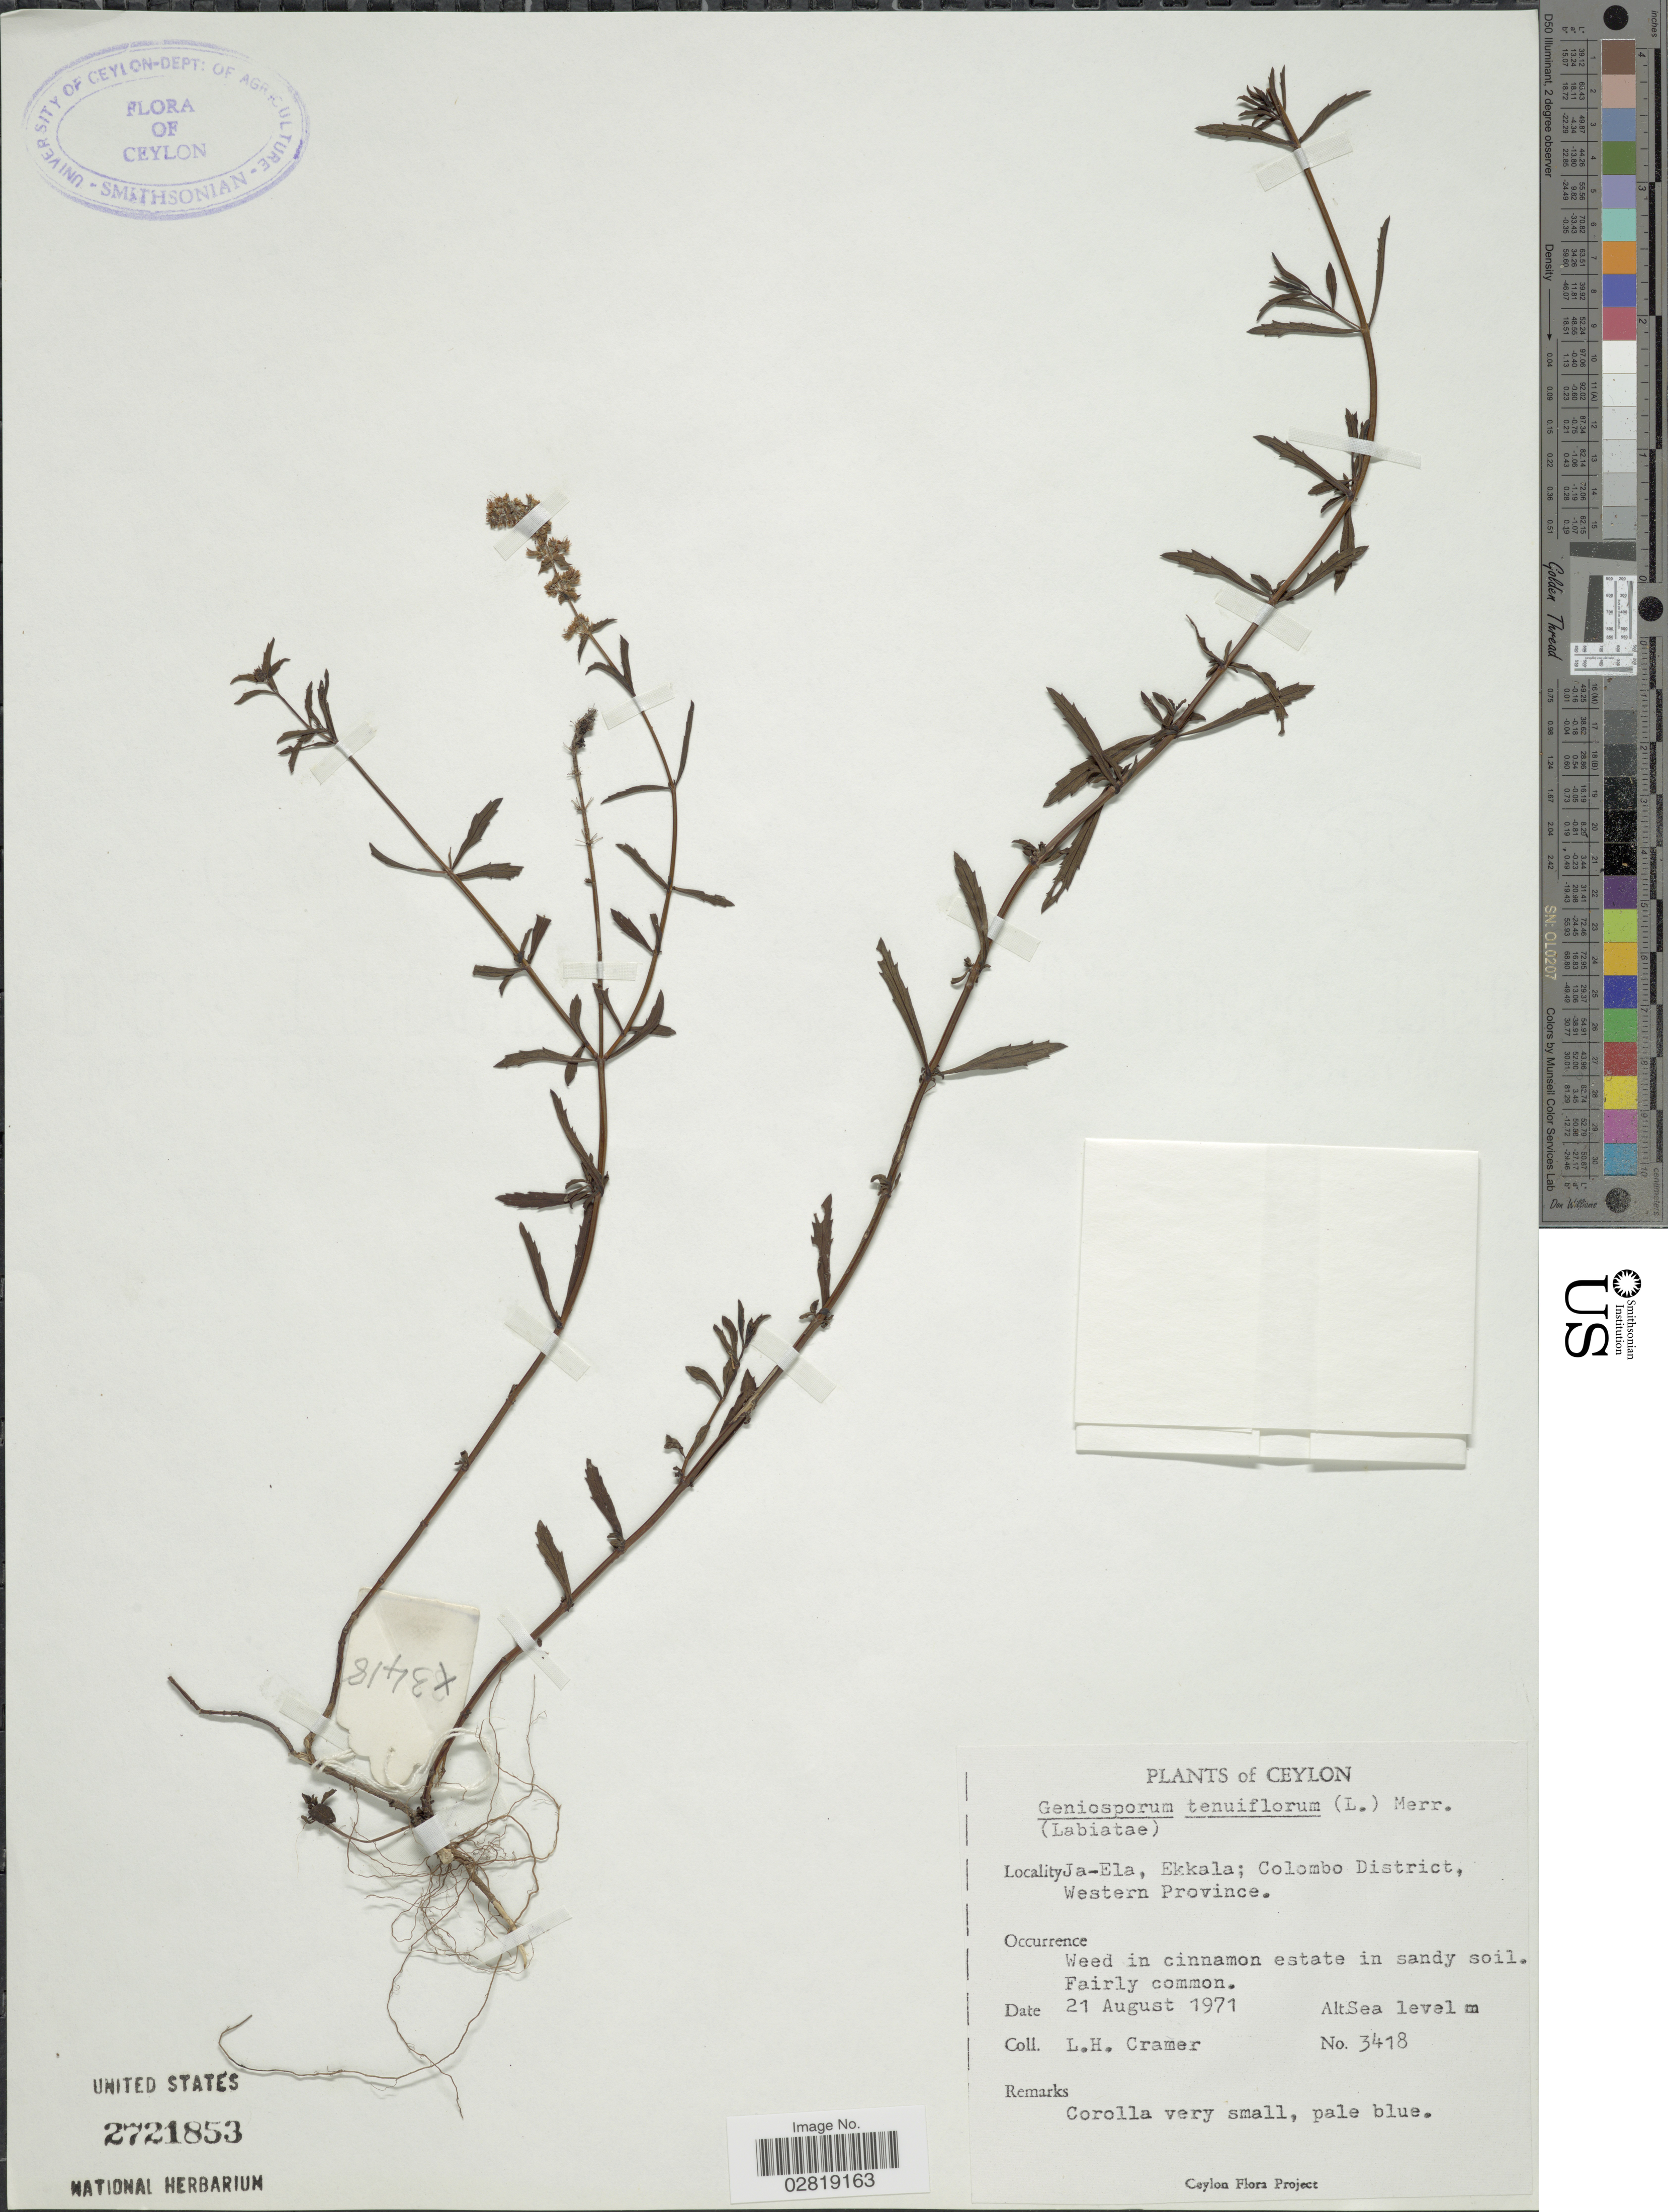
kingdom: Plantae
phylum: Tracheophyta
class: Magnoliopsida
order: Lamiales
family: Lamiaceae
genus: Geniosporum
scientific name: Geniosporum tenuiflorum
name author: (L.) Merr.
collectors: L. H. Cramer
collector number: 3418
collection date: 1971-08-21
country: Sri Lanka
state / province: Western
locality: Ceylon. Ja-Ela, Ekkala; Colombo District, Western Province.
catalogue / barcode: US 2721853